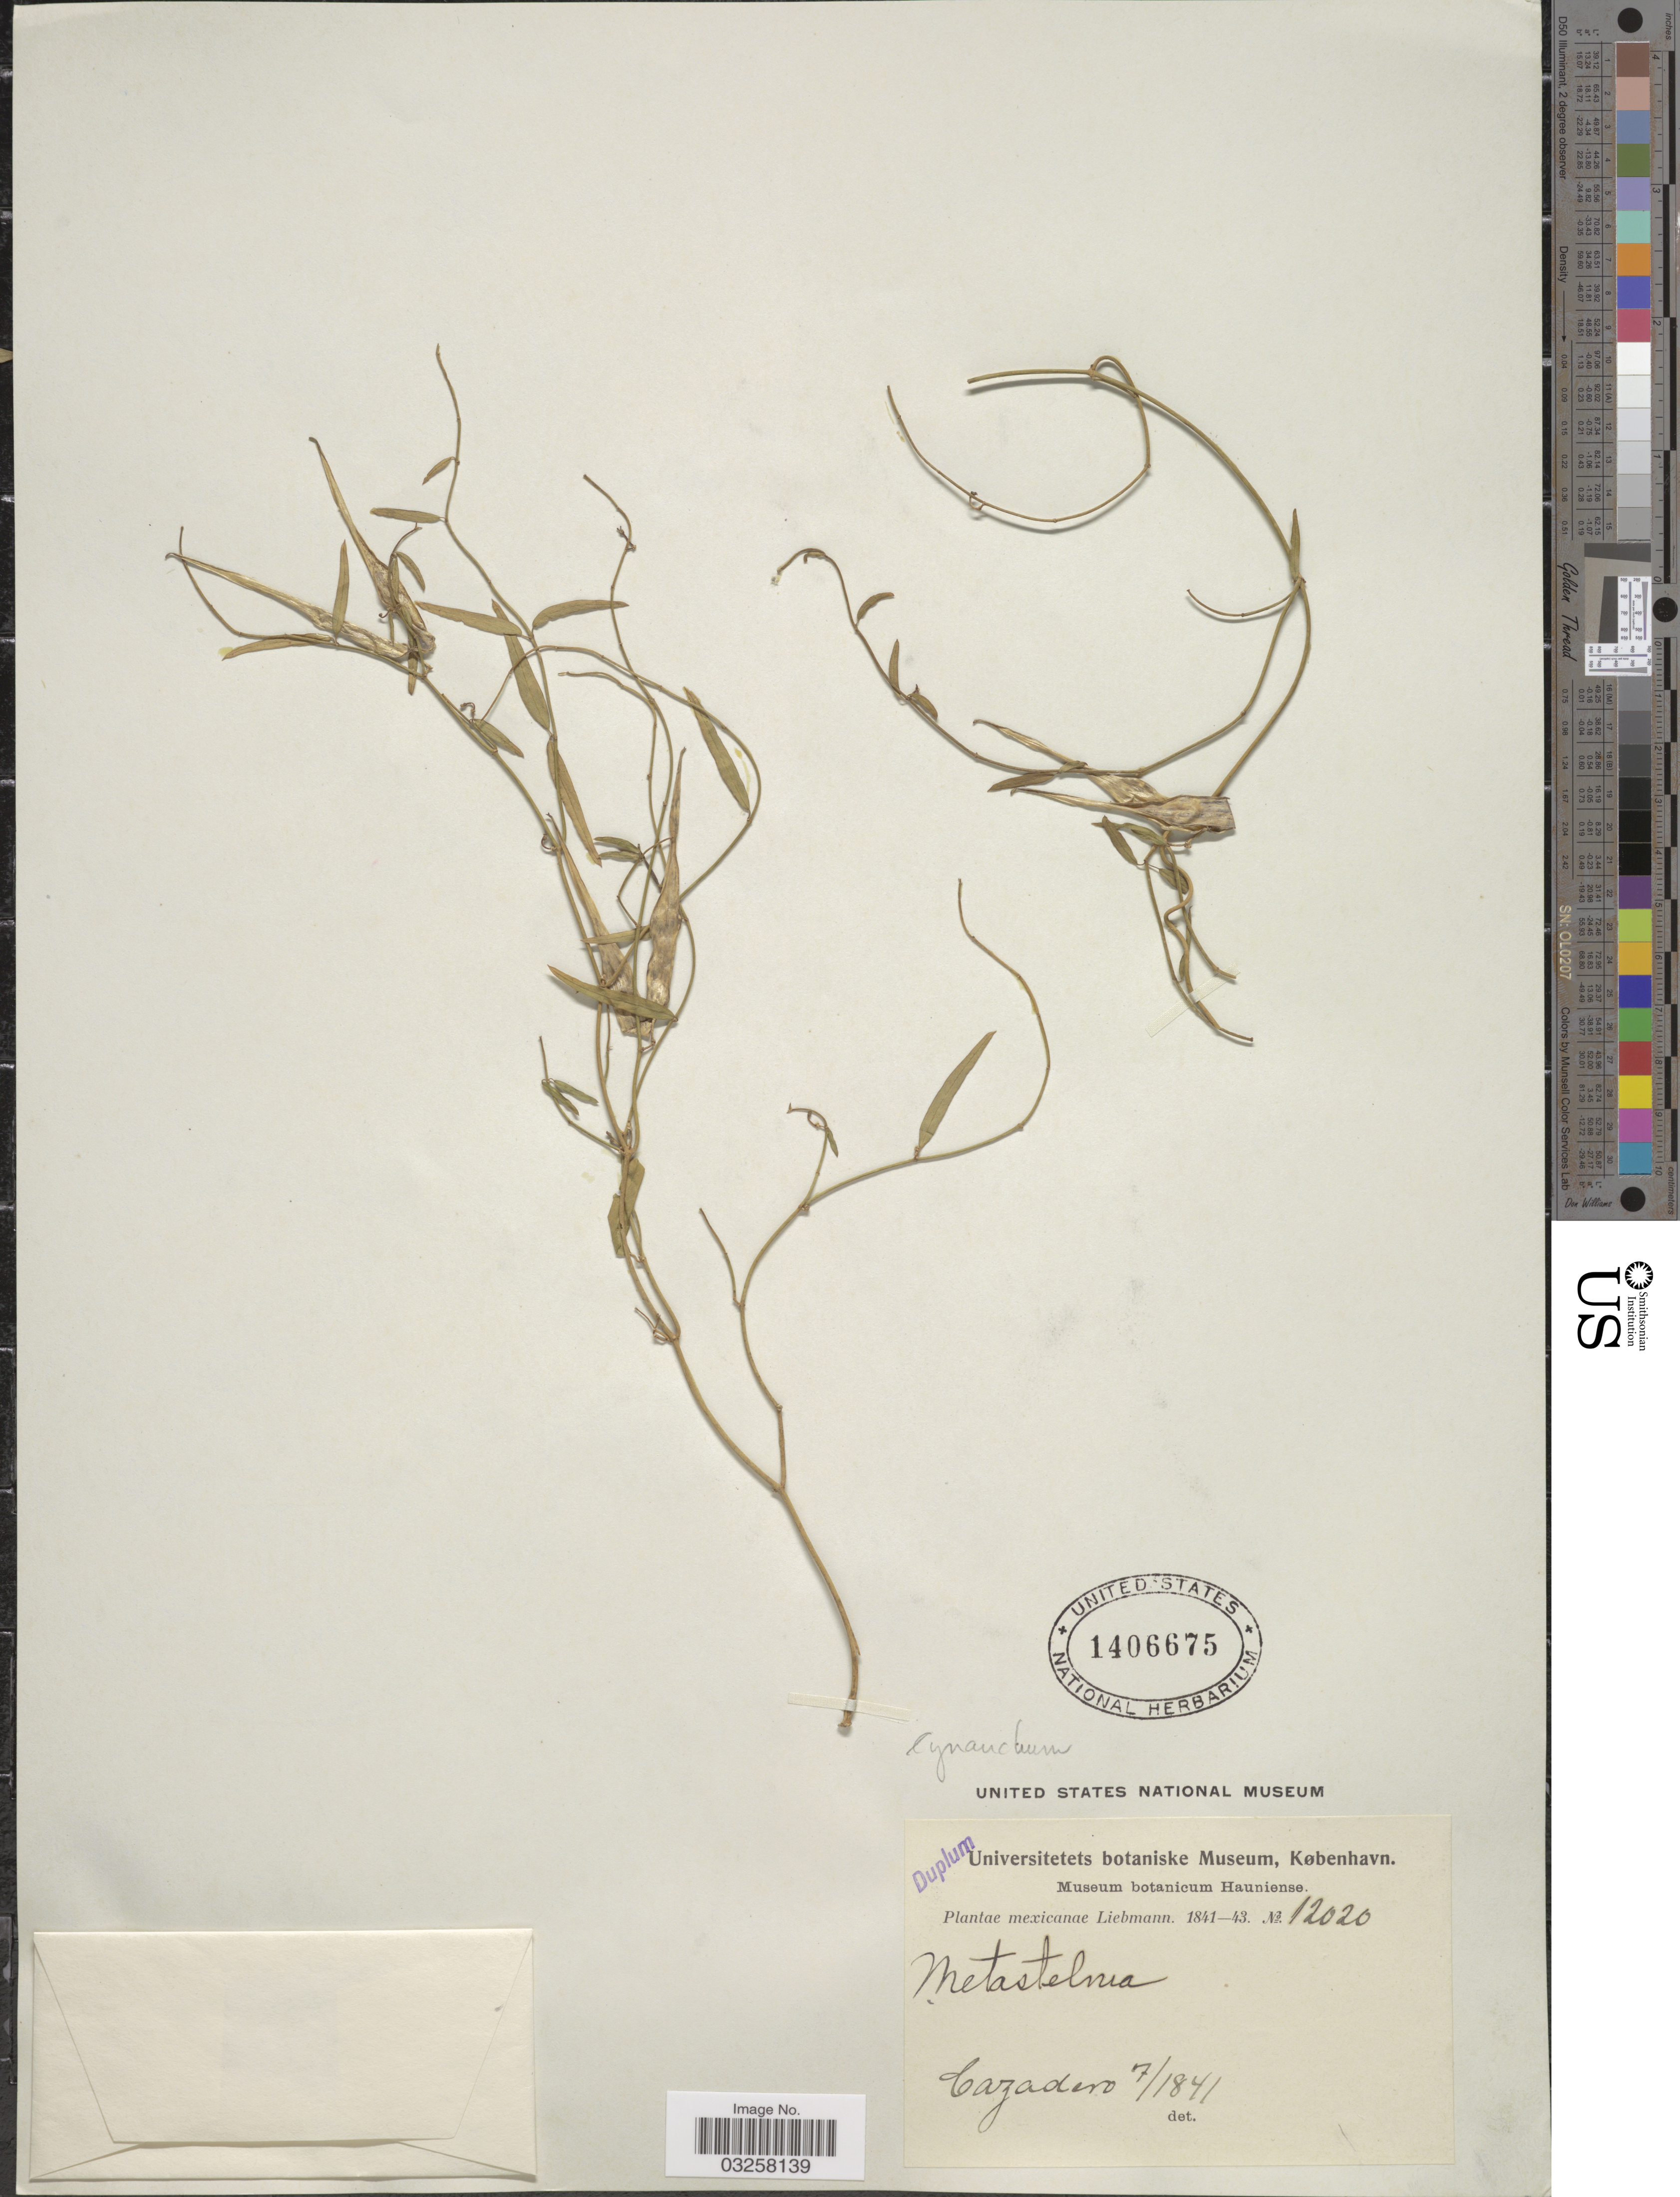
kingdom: Plantae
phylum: Tracheophyta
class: Magnoliopsida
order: Gentianales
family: Apocynaceae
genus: Metastelma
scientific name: Metastelma sp.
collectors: Liebmann, --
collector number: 12020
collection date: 1841-07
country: Mexico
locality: Cazadero.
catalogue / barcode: US 1406675